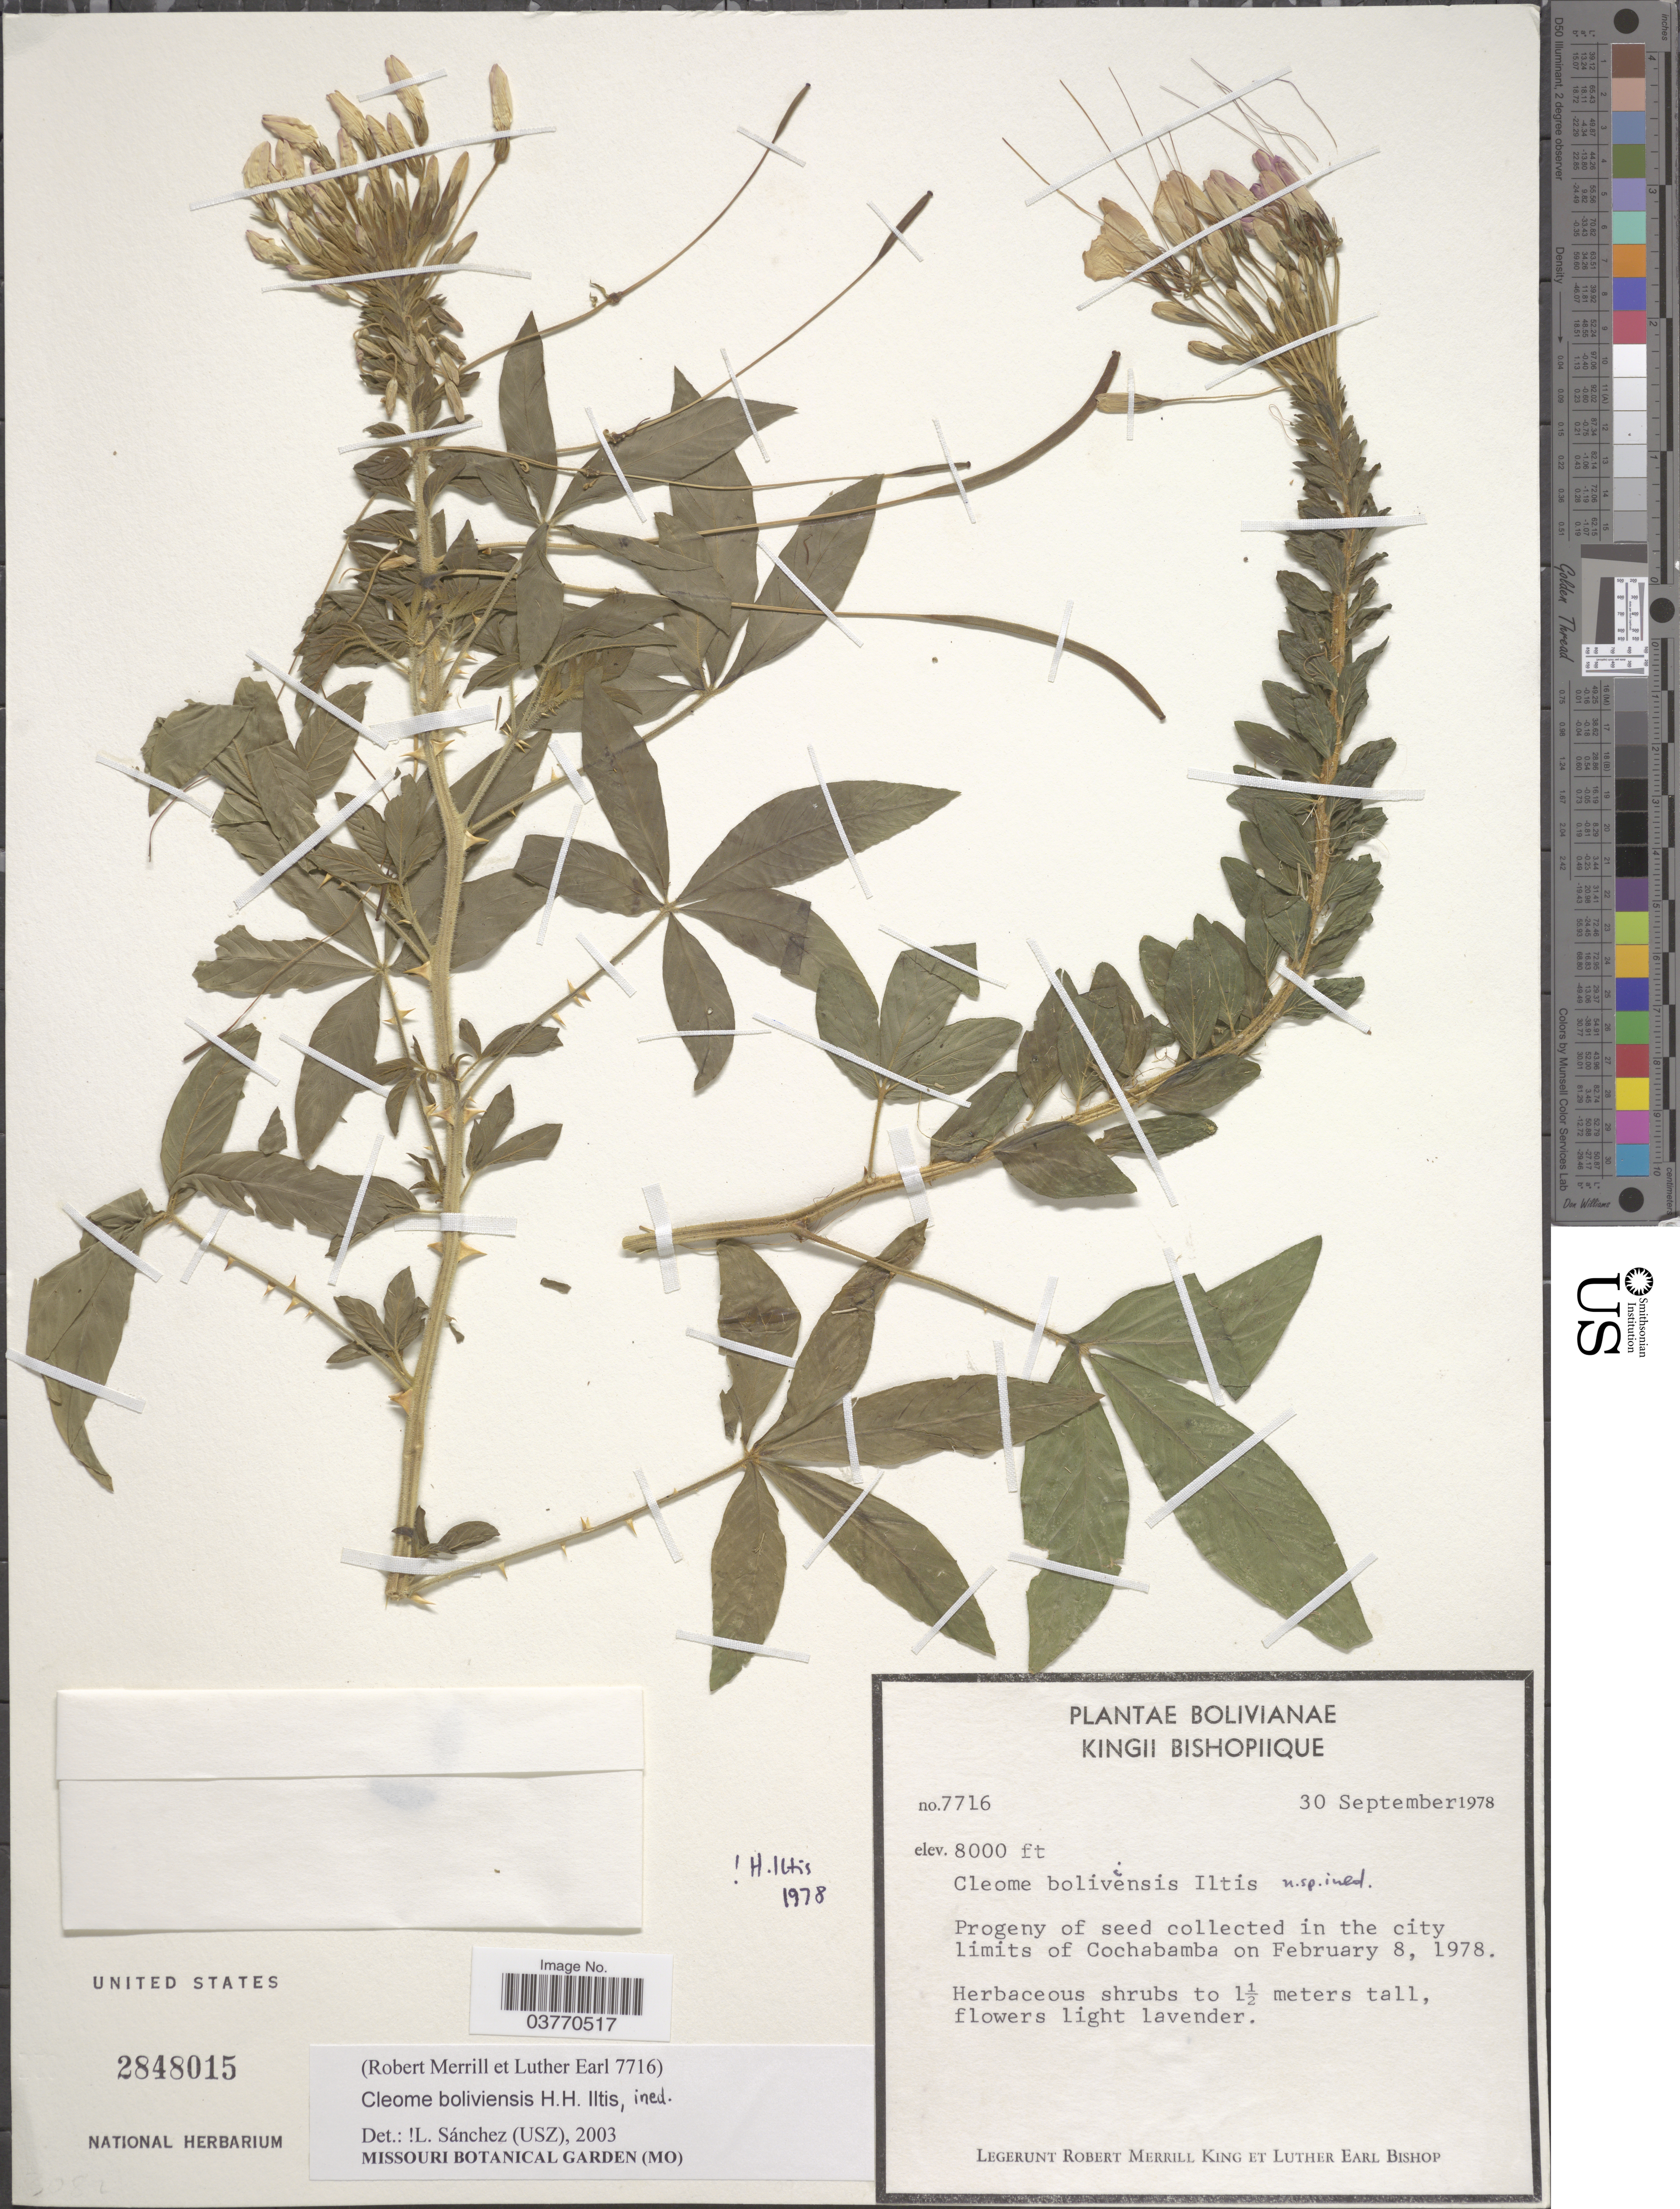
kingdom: Plantae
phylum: Tracheophyta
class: Magnoliopsida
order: Brassicales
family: Cleomaceae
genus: Tarenaya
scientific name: Tarenaya boliviensis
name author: (Iltis) Soares Neto & Roalson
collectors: R. M. King & L. E. Bishop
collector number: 7716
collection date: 1978-09-30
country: Bolivia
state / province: Cochabamba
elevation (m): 2438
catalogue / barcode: US 2848015